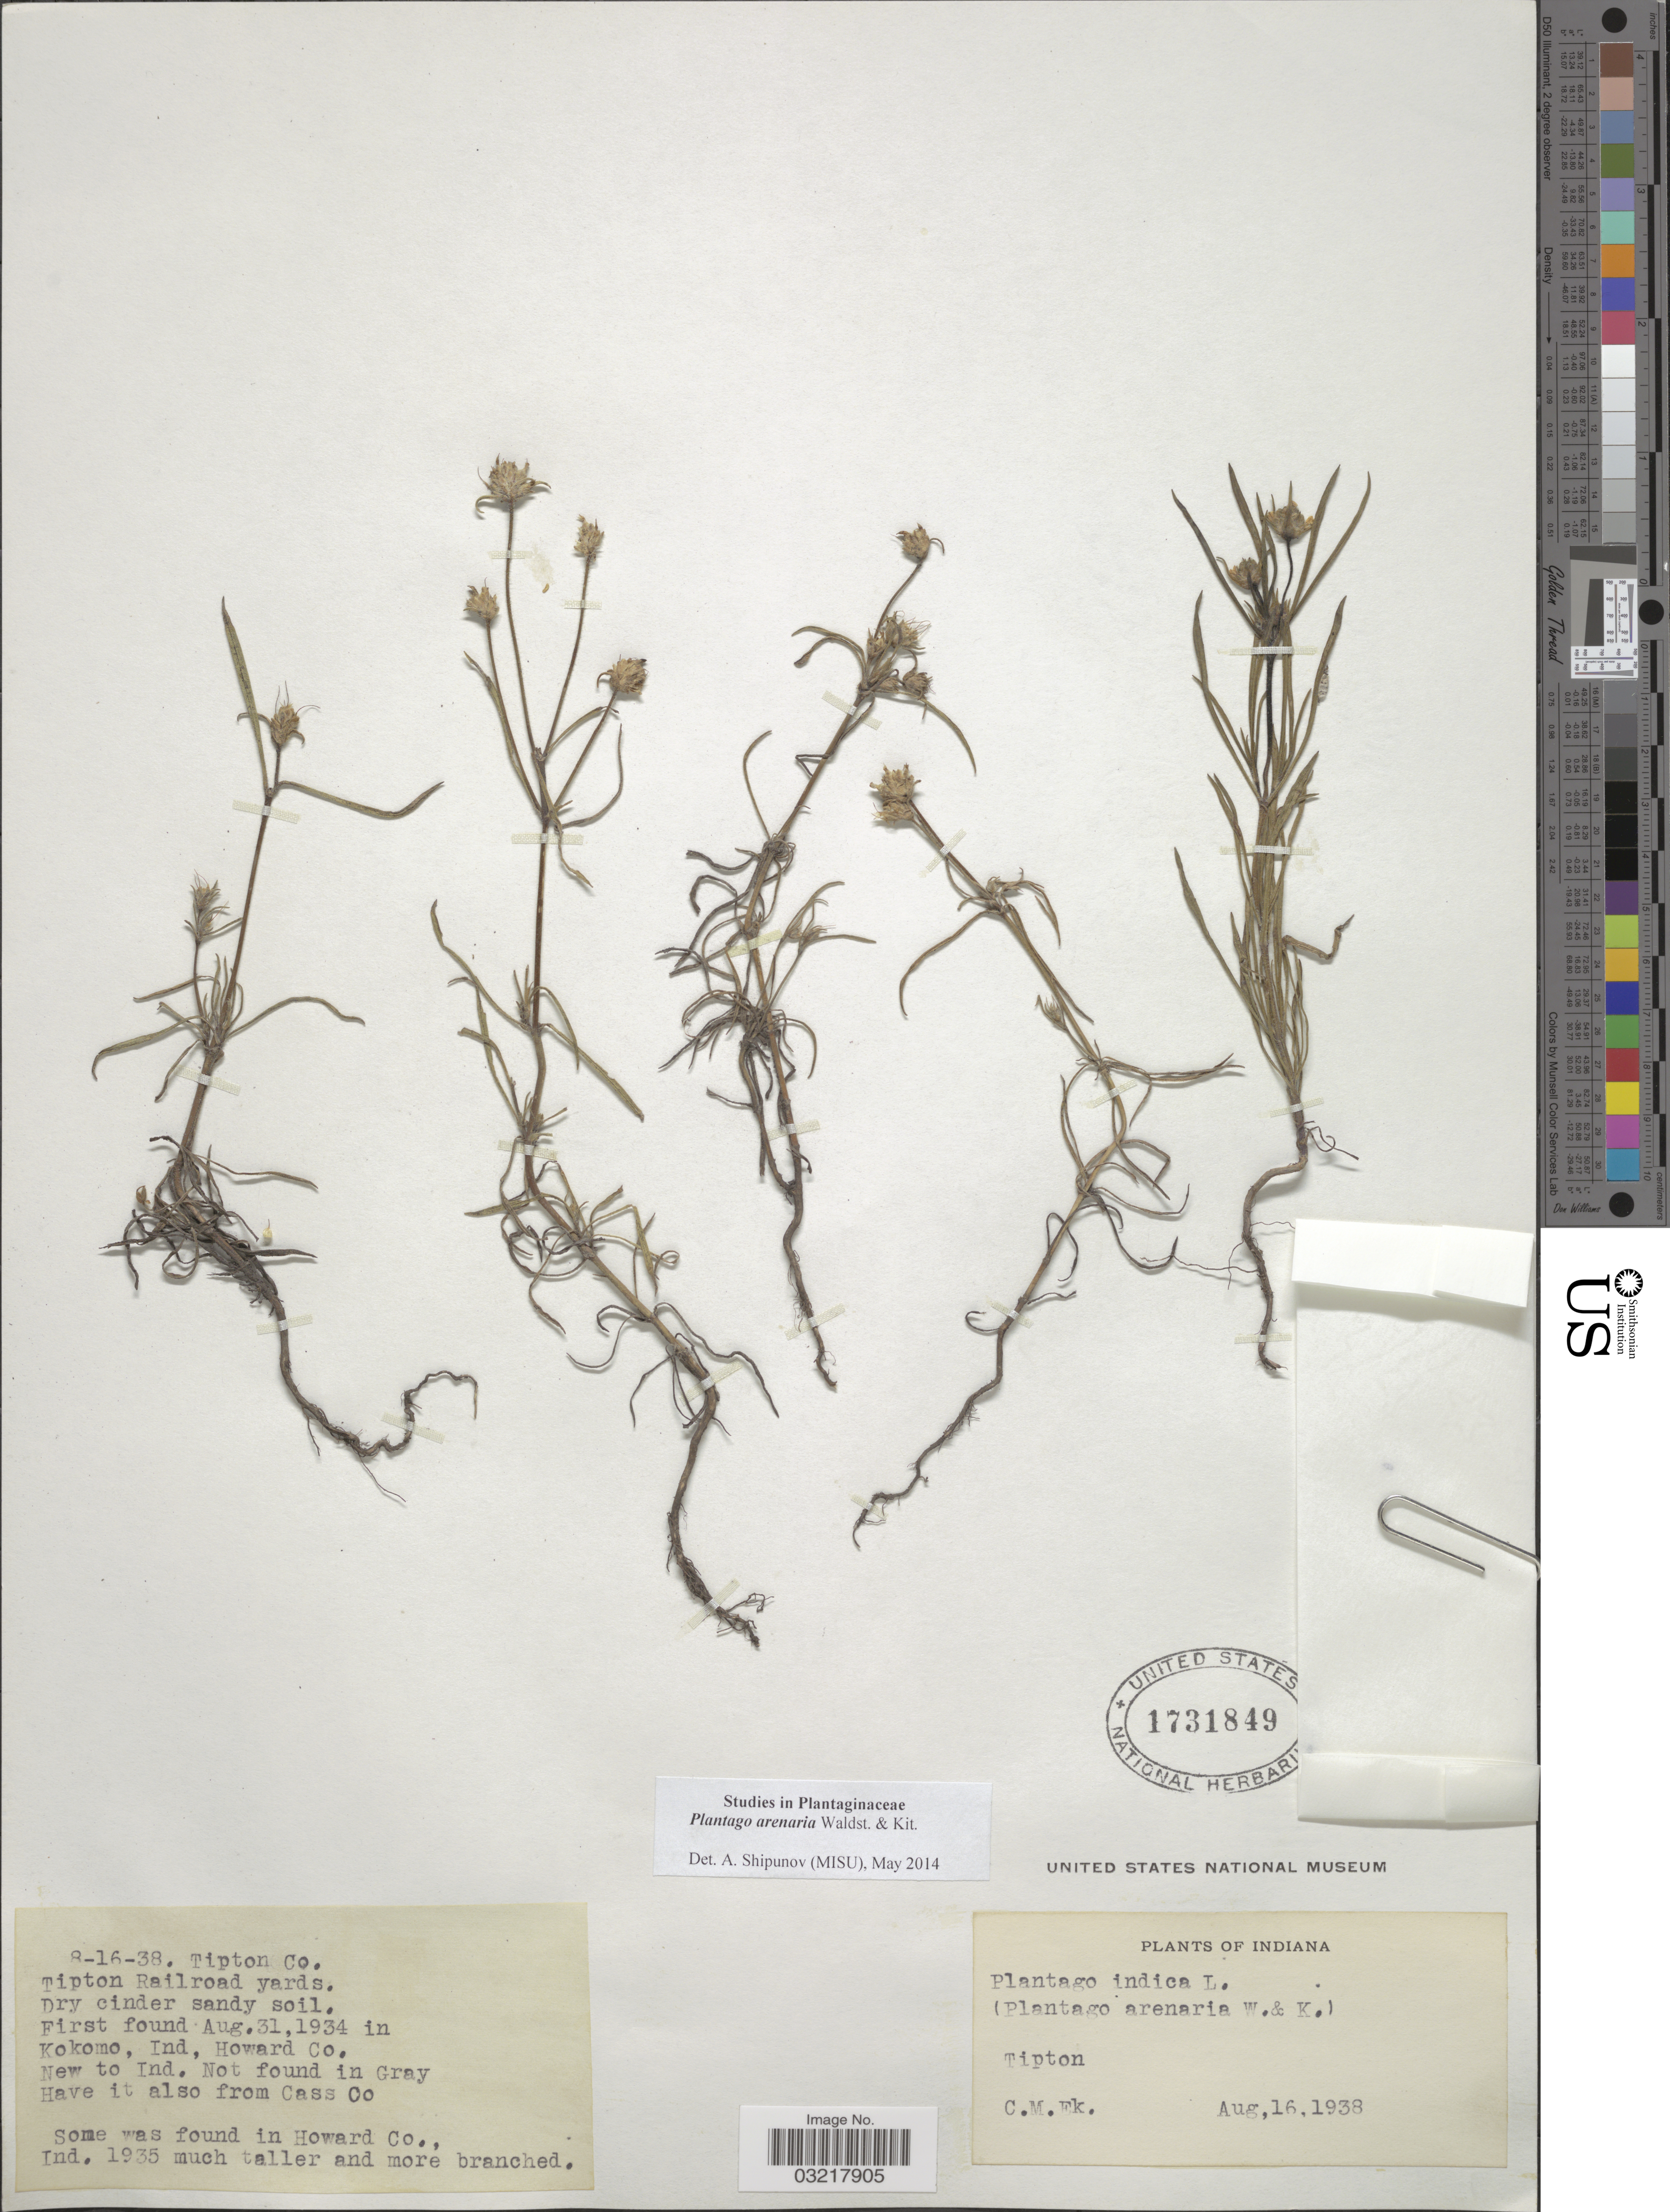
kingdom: Plantae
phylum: Tracheophyta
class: Magnoliopsida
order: Lamiales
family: Plantaginaceae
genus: Plantago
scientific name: Plantago arenaria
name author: Waldst. & Kit.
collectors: C. Ek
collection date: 1938-08-16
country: United States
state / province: Indiana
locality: Tipton. Tipton Co. Tipton Railroad yards.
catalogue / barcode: US 1731849